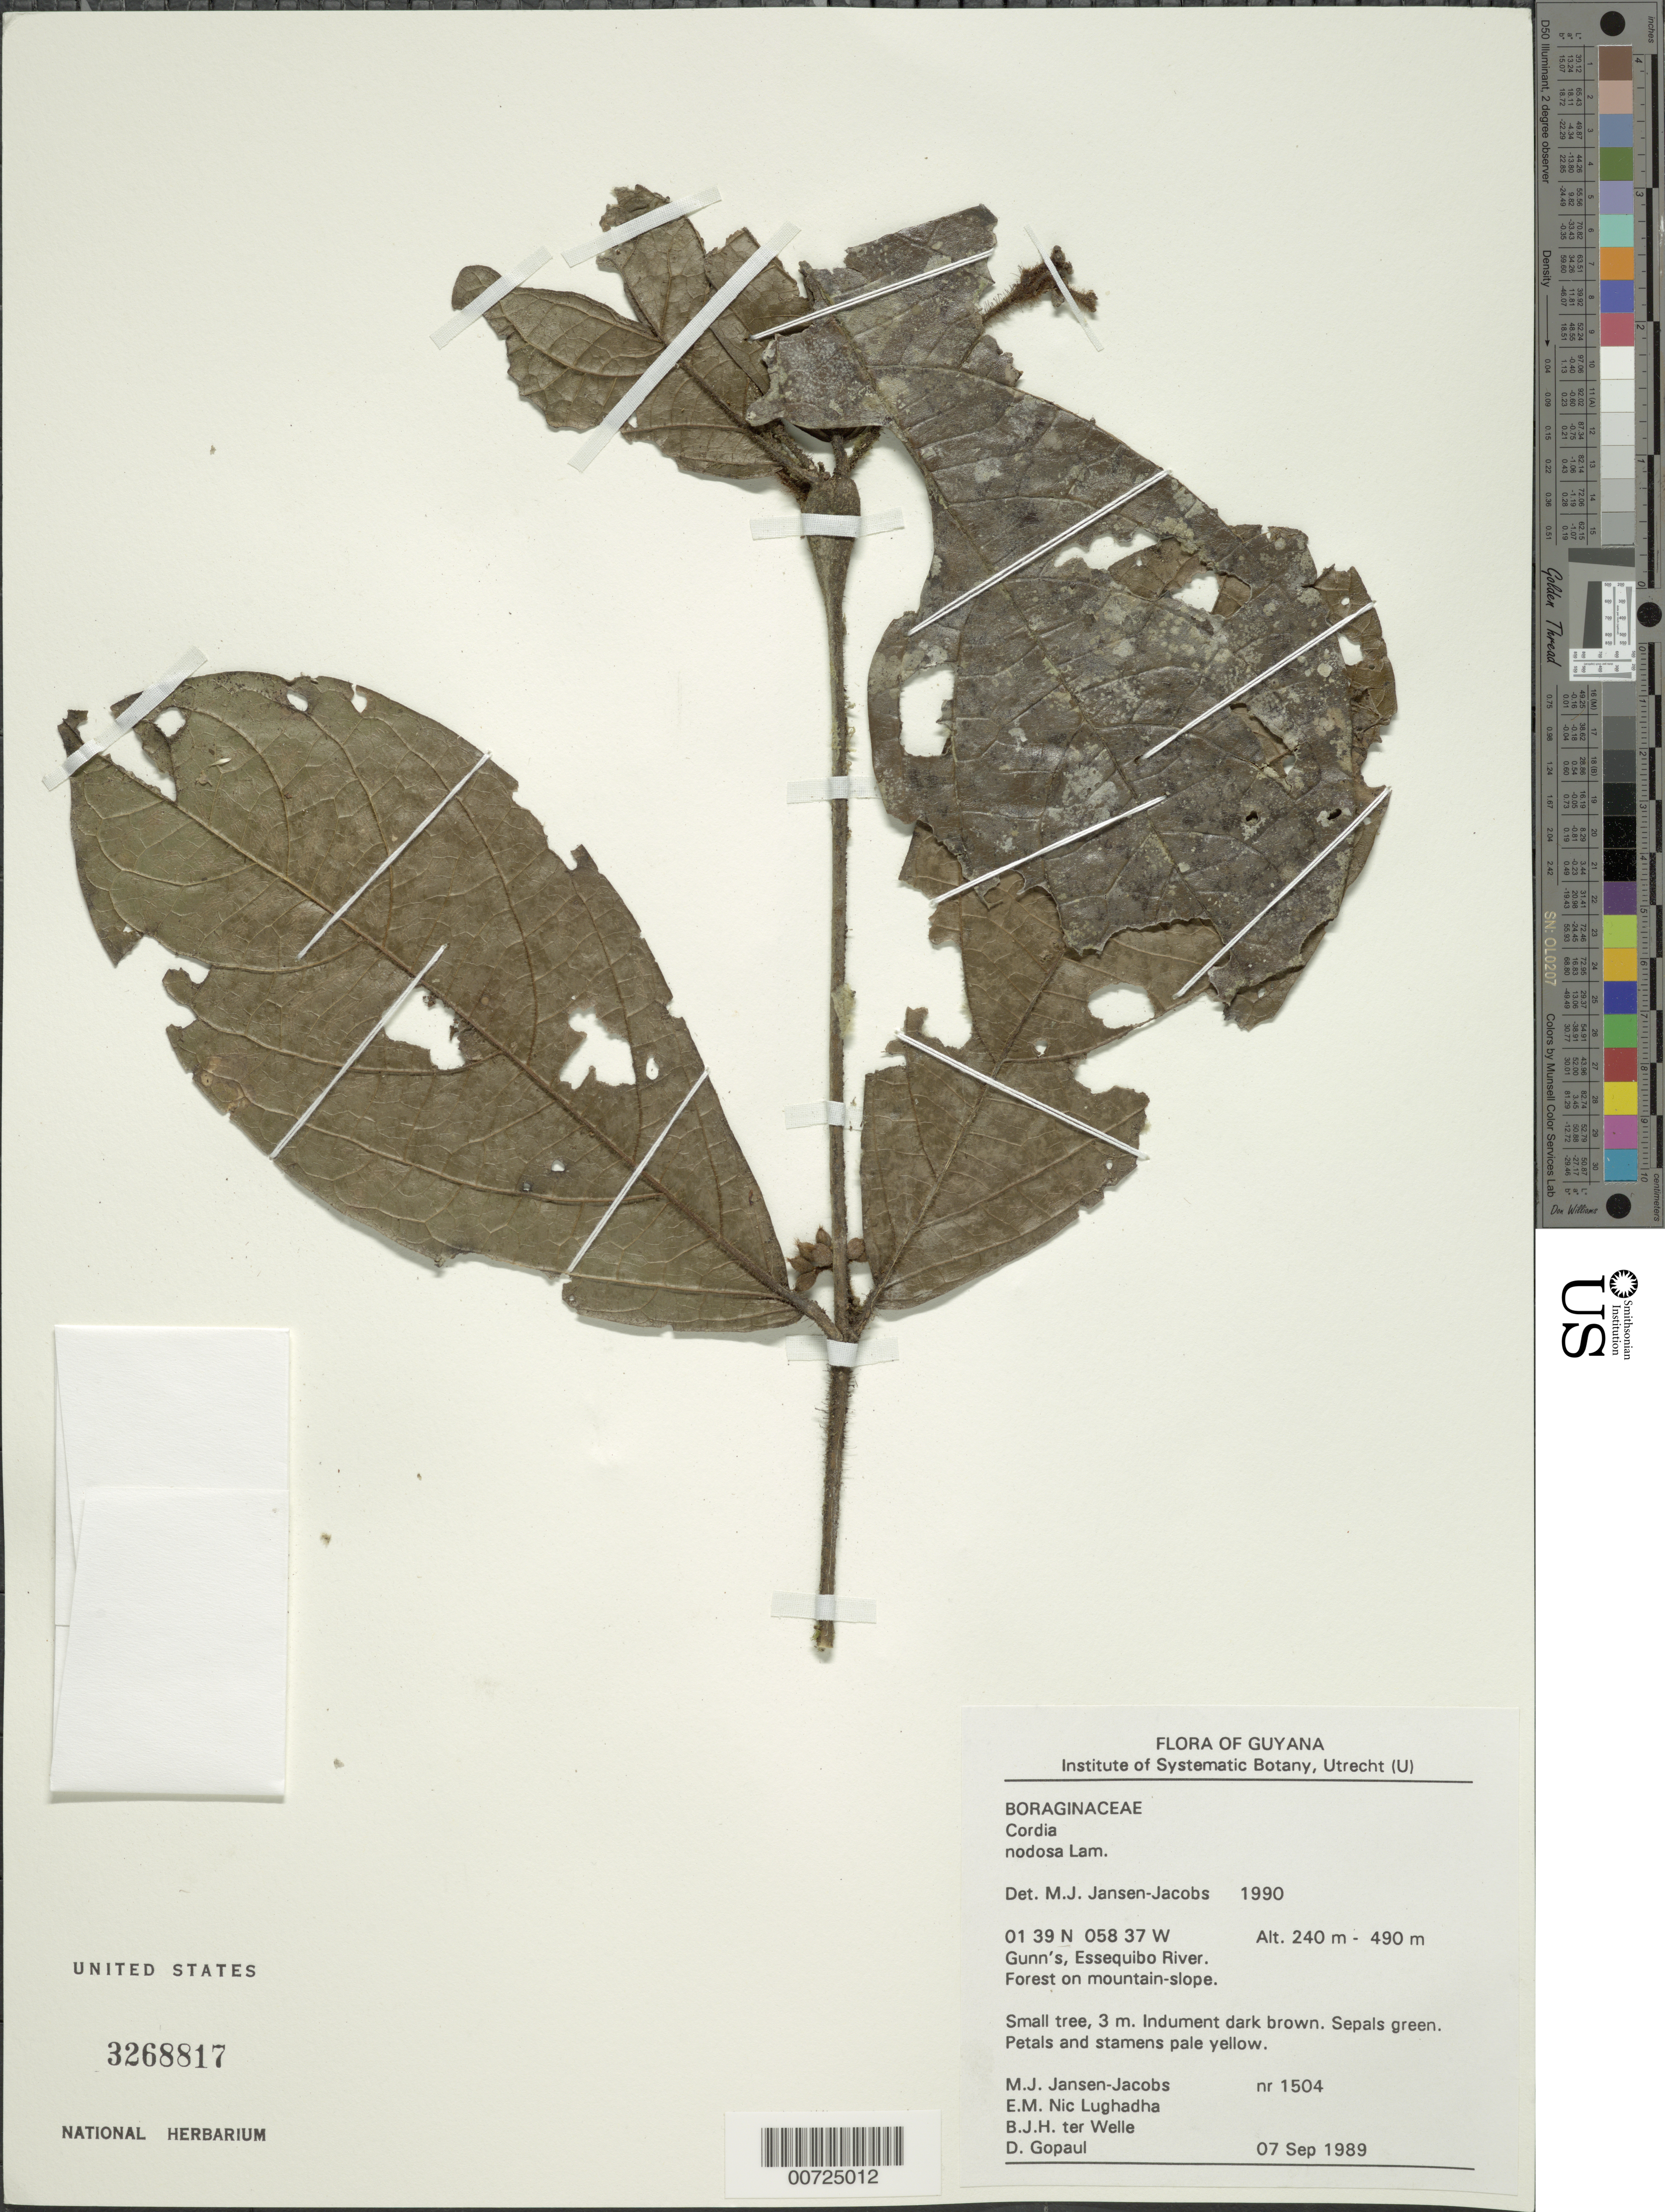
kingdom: Plantae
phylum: Tracheophyta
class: Magnoliopsida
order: Boraginales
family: Cordiaceae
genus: Cordia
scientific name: Cordia nodosa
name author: Lam.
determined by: Jansen-Jacobs, M. J., (U), Nationaal Herbarium Nederland, Utrecht University branch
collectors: M. J. Jansen-Jacobs, E. Nic Lughadha, B. Welle & D. Gopaul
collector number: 1504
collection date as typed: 7-Sep-89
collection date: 1989-09-07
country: Guyana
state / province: U. Takutu-U. Essequibo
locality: Gunn's, Essequibo River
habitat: Forest on mountain slope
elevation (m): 240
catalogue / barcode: US 3268817